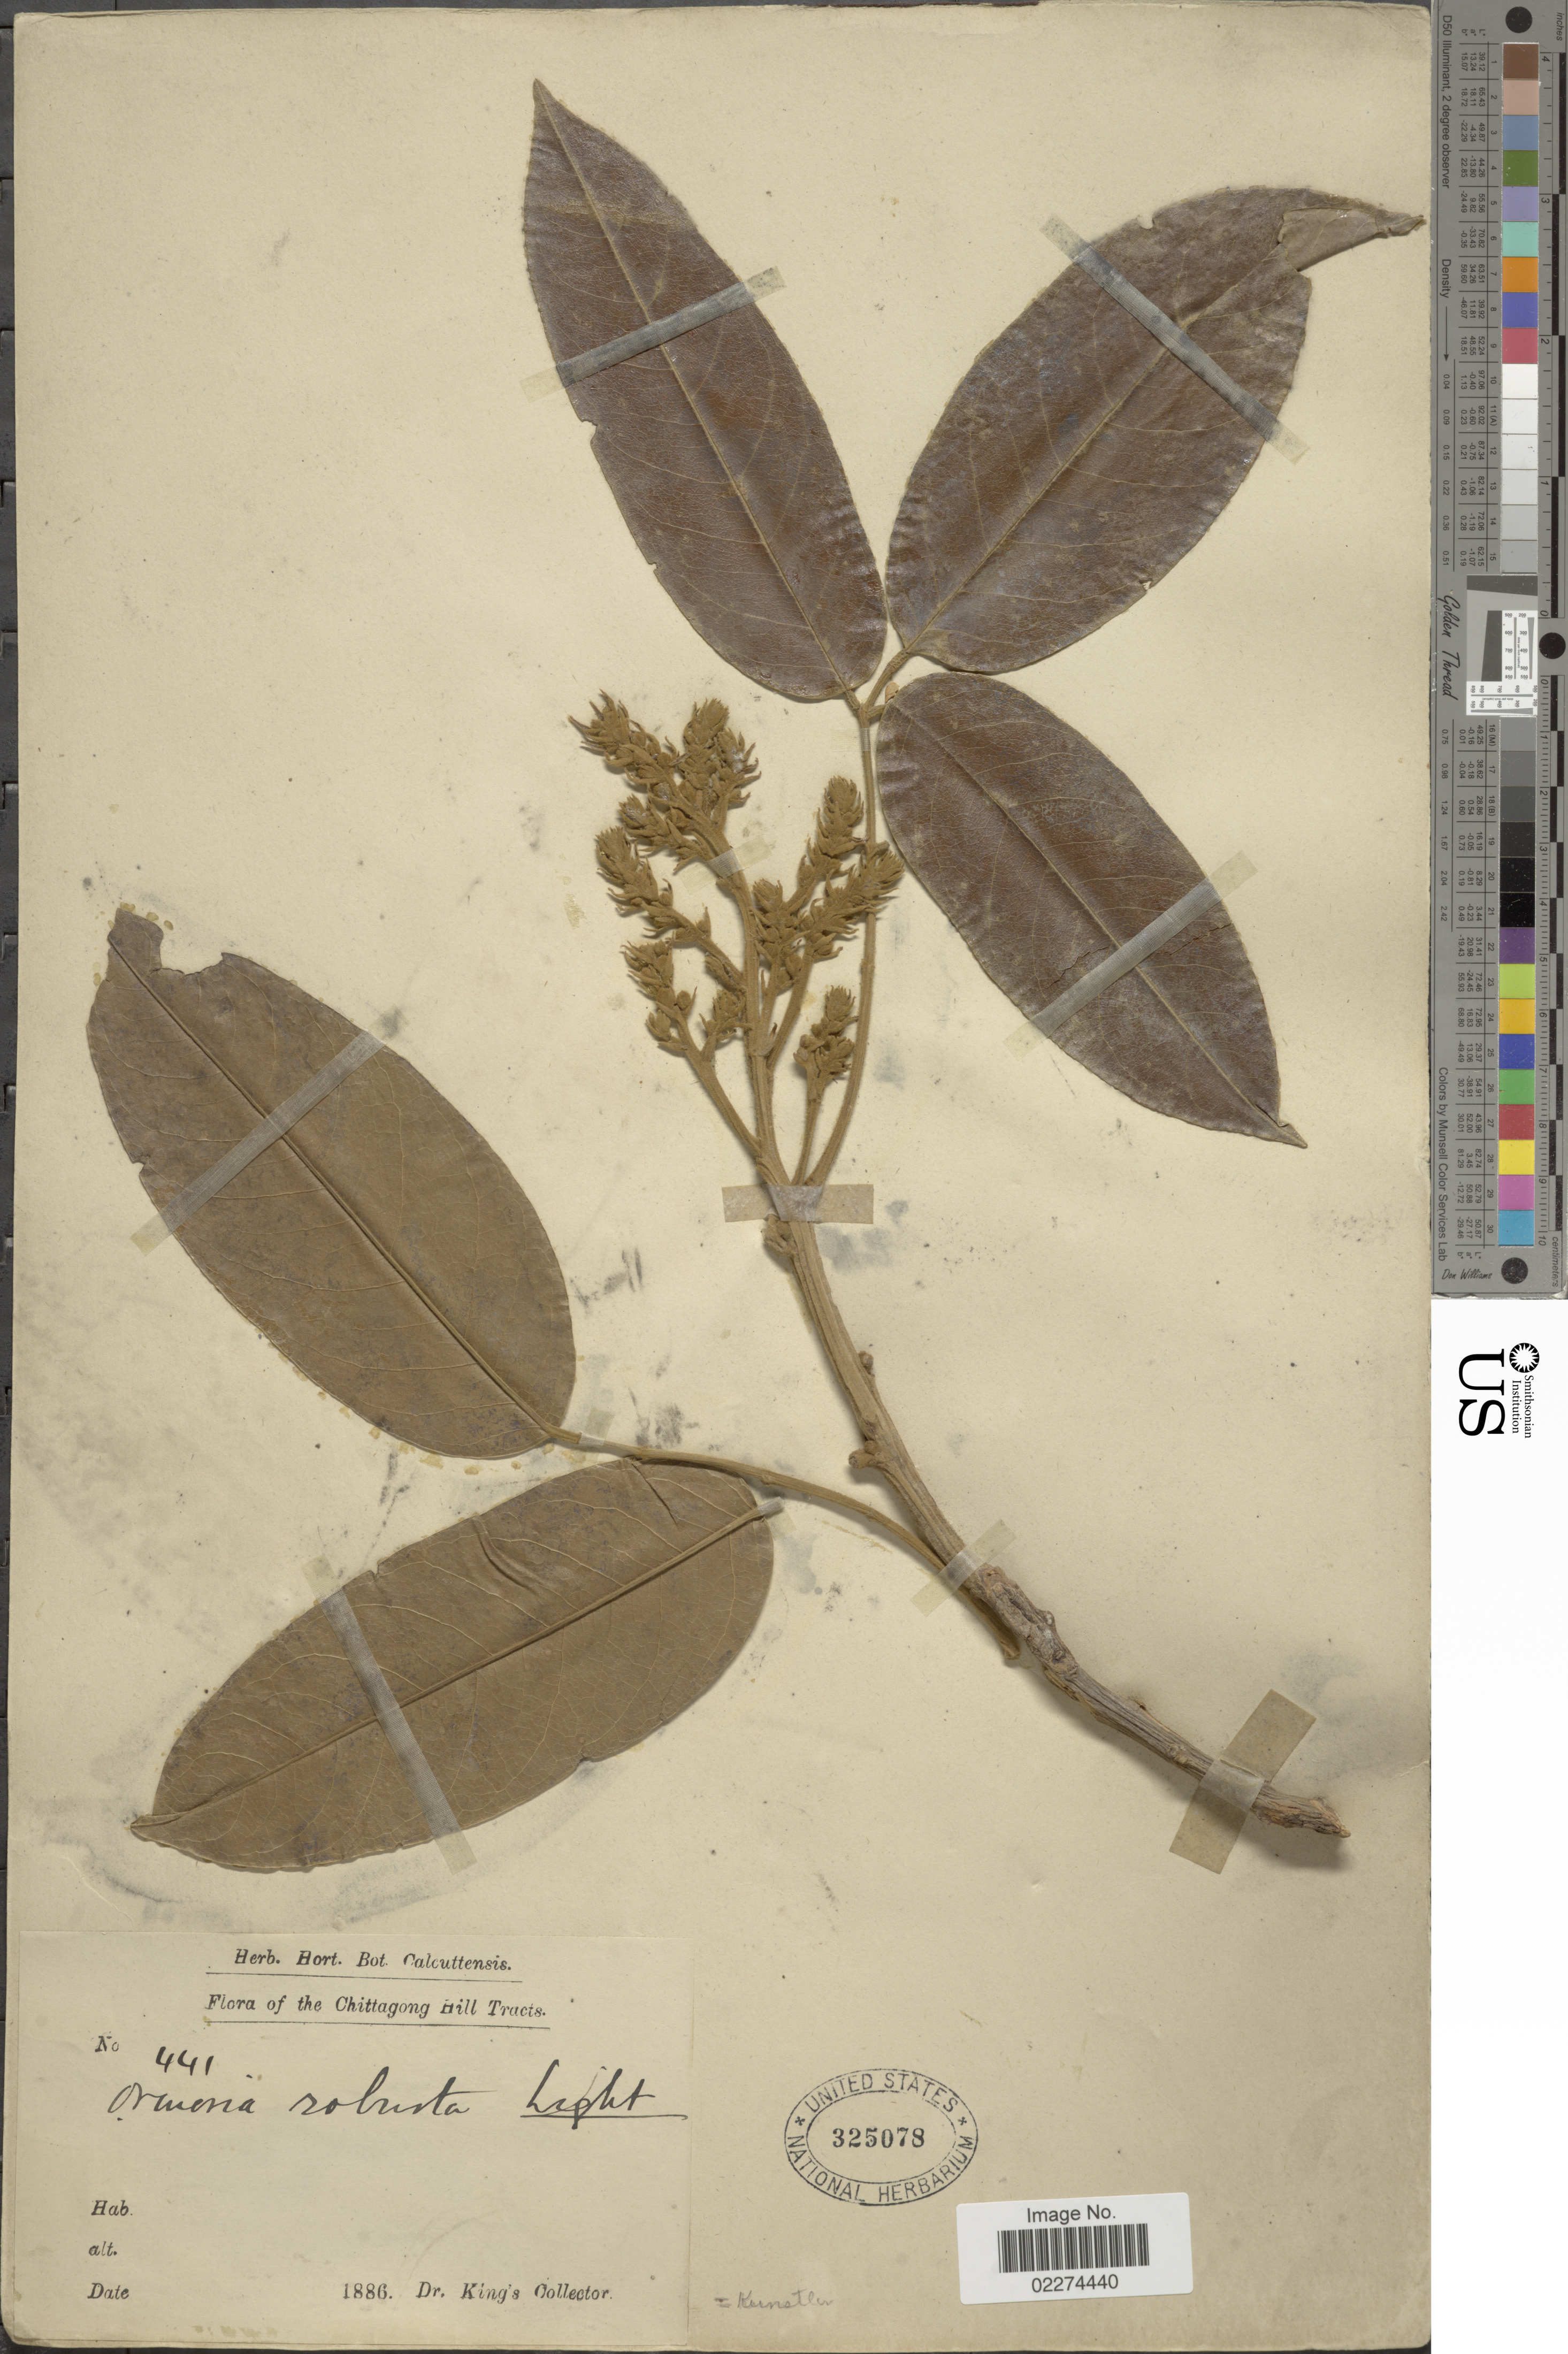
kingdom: Plantae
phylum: Tracheophyta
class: Magnoliopsida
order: Fabales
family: Fabaceae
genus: Ormosia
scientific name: Ormosia robusta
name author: Baker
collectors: Dr. King's collector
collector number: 441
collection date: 1886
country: Bangladesh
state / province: Chittagong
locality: Chittagong Hill Tracts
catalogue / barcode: US 325078